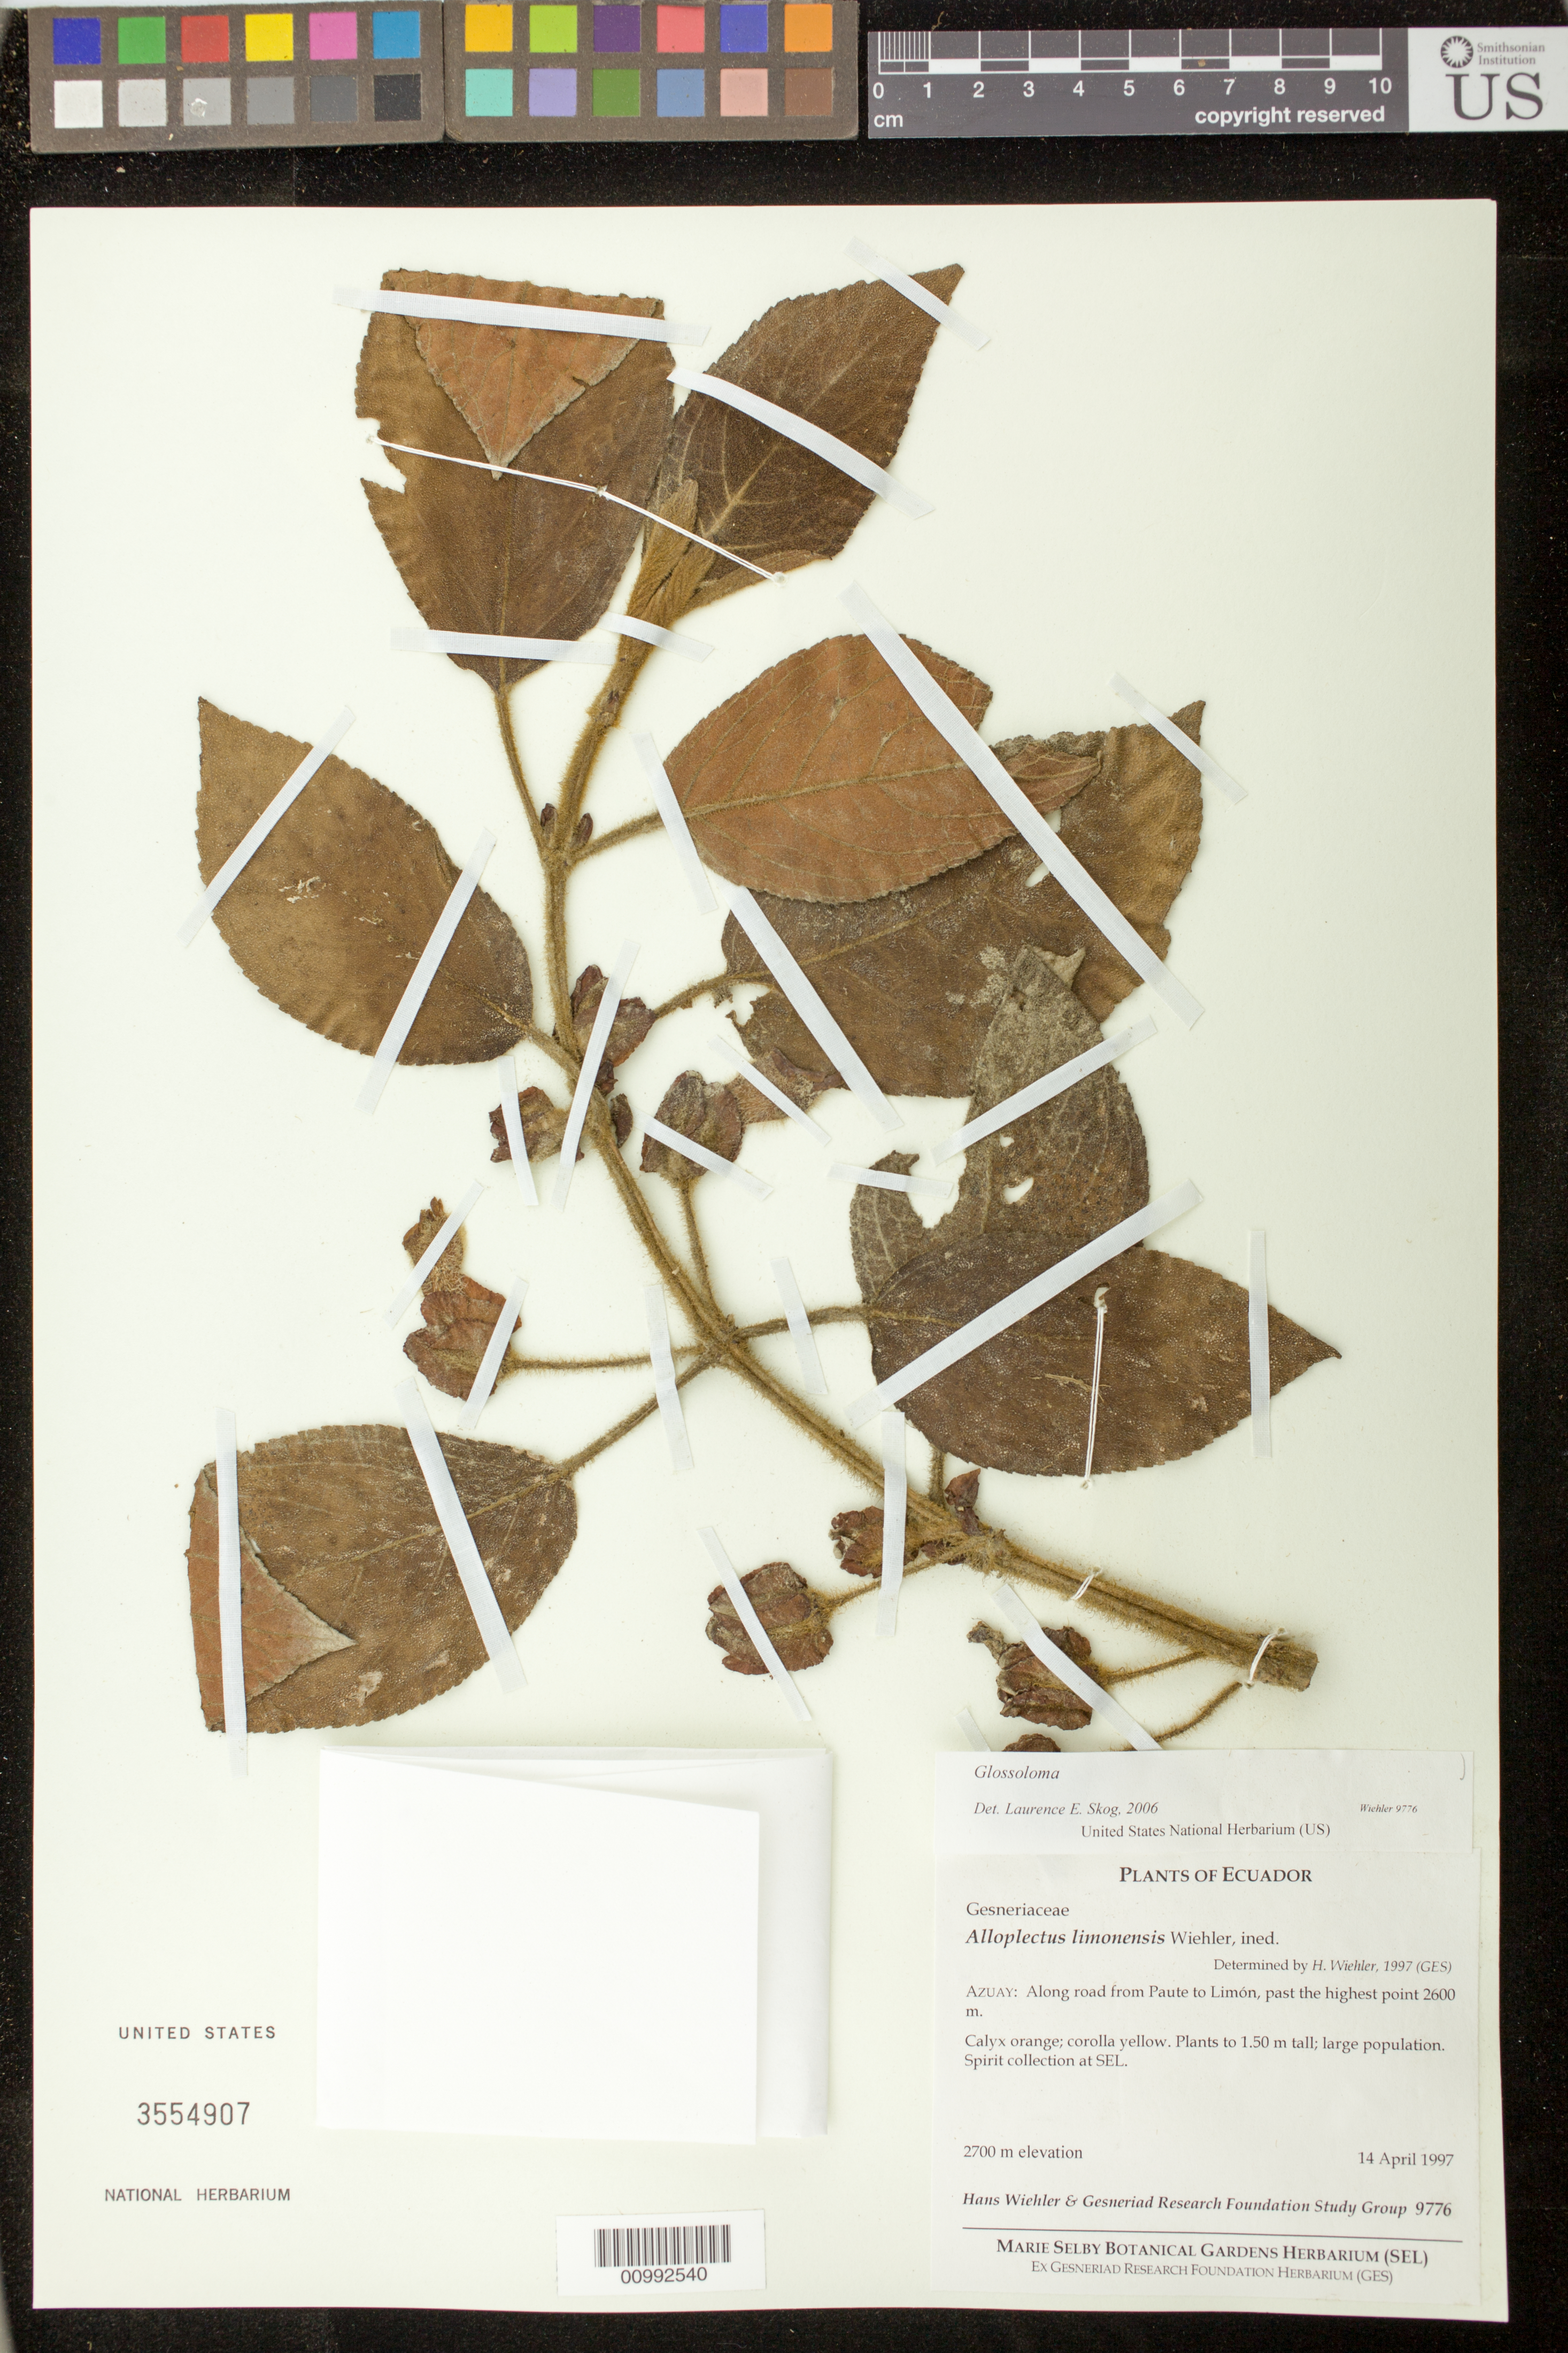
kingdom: Plantae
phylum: Tracheophyta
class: Magnoliopsida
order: Lamiales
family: Gesneriaceae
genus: Glossoloma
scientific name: Glossoloma sp.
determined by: Skog, Laurence E.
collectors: H. J. Wiehler & GRF Study Group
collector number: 9776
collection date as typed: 14 Apr 1997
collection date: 1997-04-14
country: Ecuador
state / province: Azuay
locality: Azuay: along road from Paute to Limón, past the highest point 2600 m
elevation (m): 2700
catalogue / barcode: US 3554907